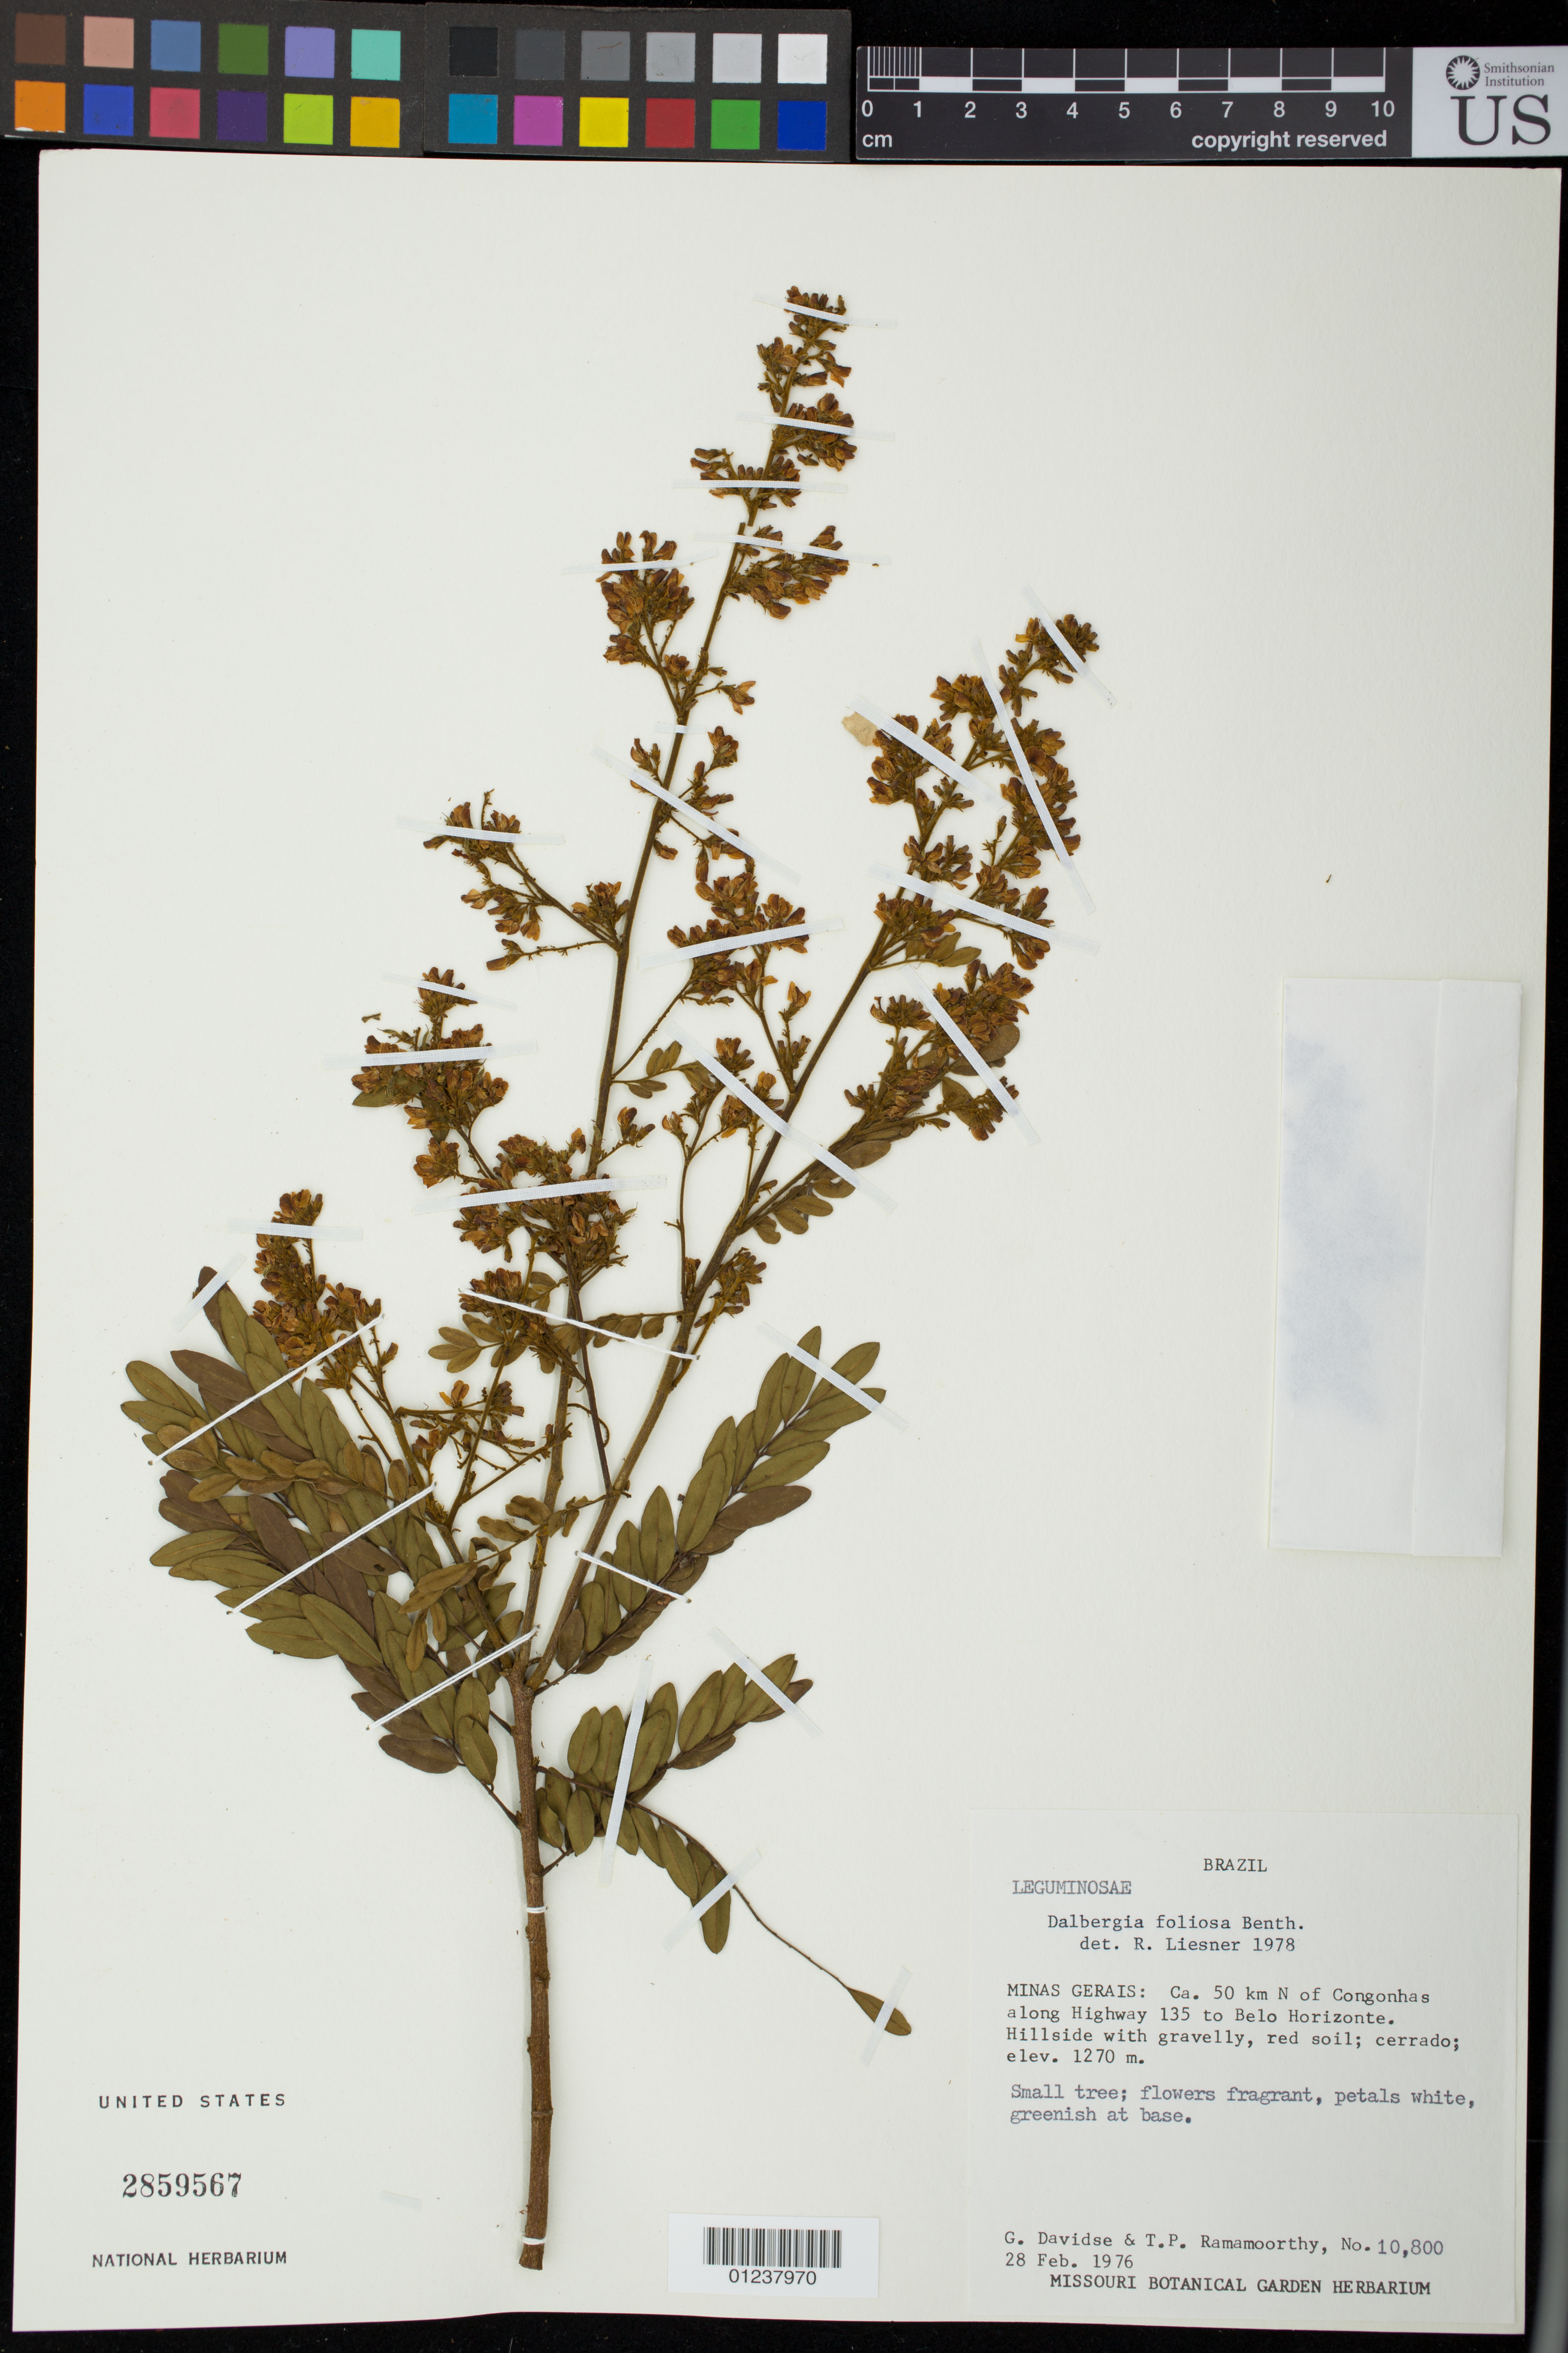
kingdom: Plantae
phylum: Tracheophyta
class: Magnoliopsida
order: Fabales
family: Fabaceae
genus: Dalbergia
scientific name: Dalbergia foliosa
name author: (Benth.) A.M. Carvalho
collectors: G. Davidse & T. P. Ramamoorthy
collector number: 10,800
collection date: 1976-02-28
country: Brazil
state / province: Minas Gerais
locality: Circa 50 kilometers N of Congonhas along Highway 135 to Belo Horizonte.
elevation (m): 1270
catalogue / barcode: US 2859567